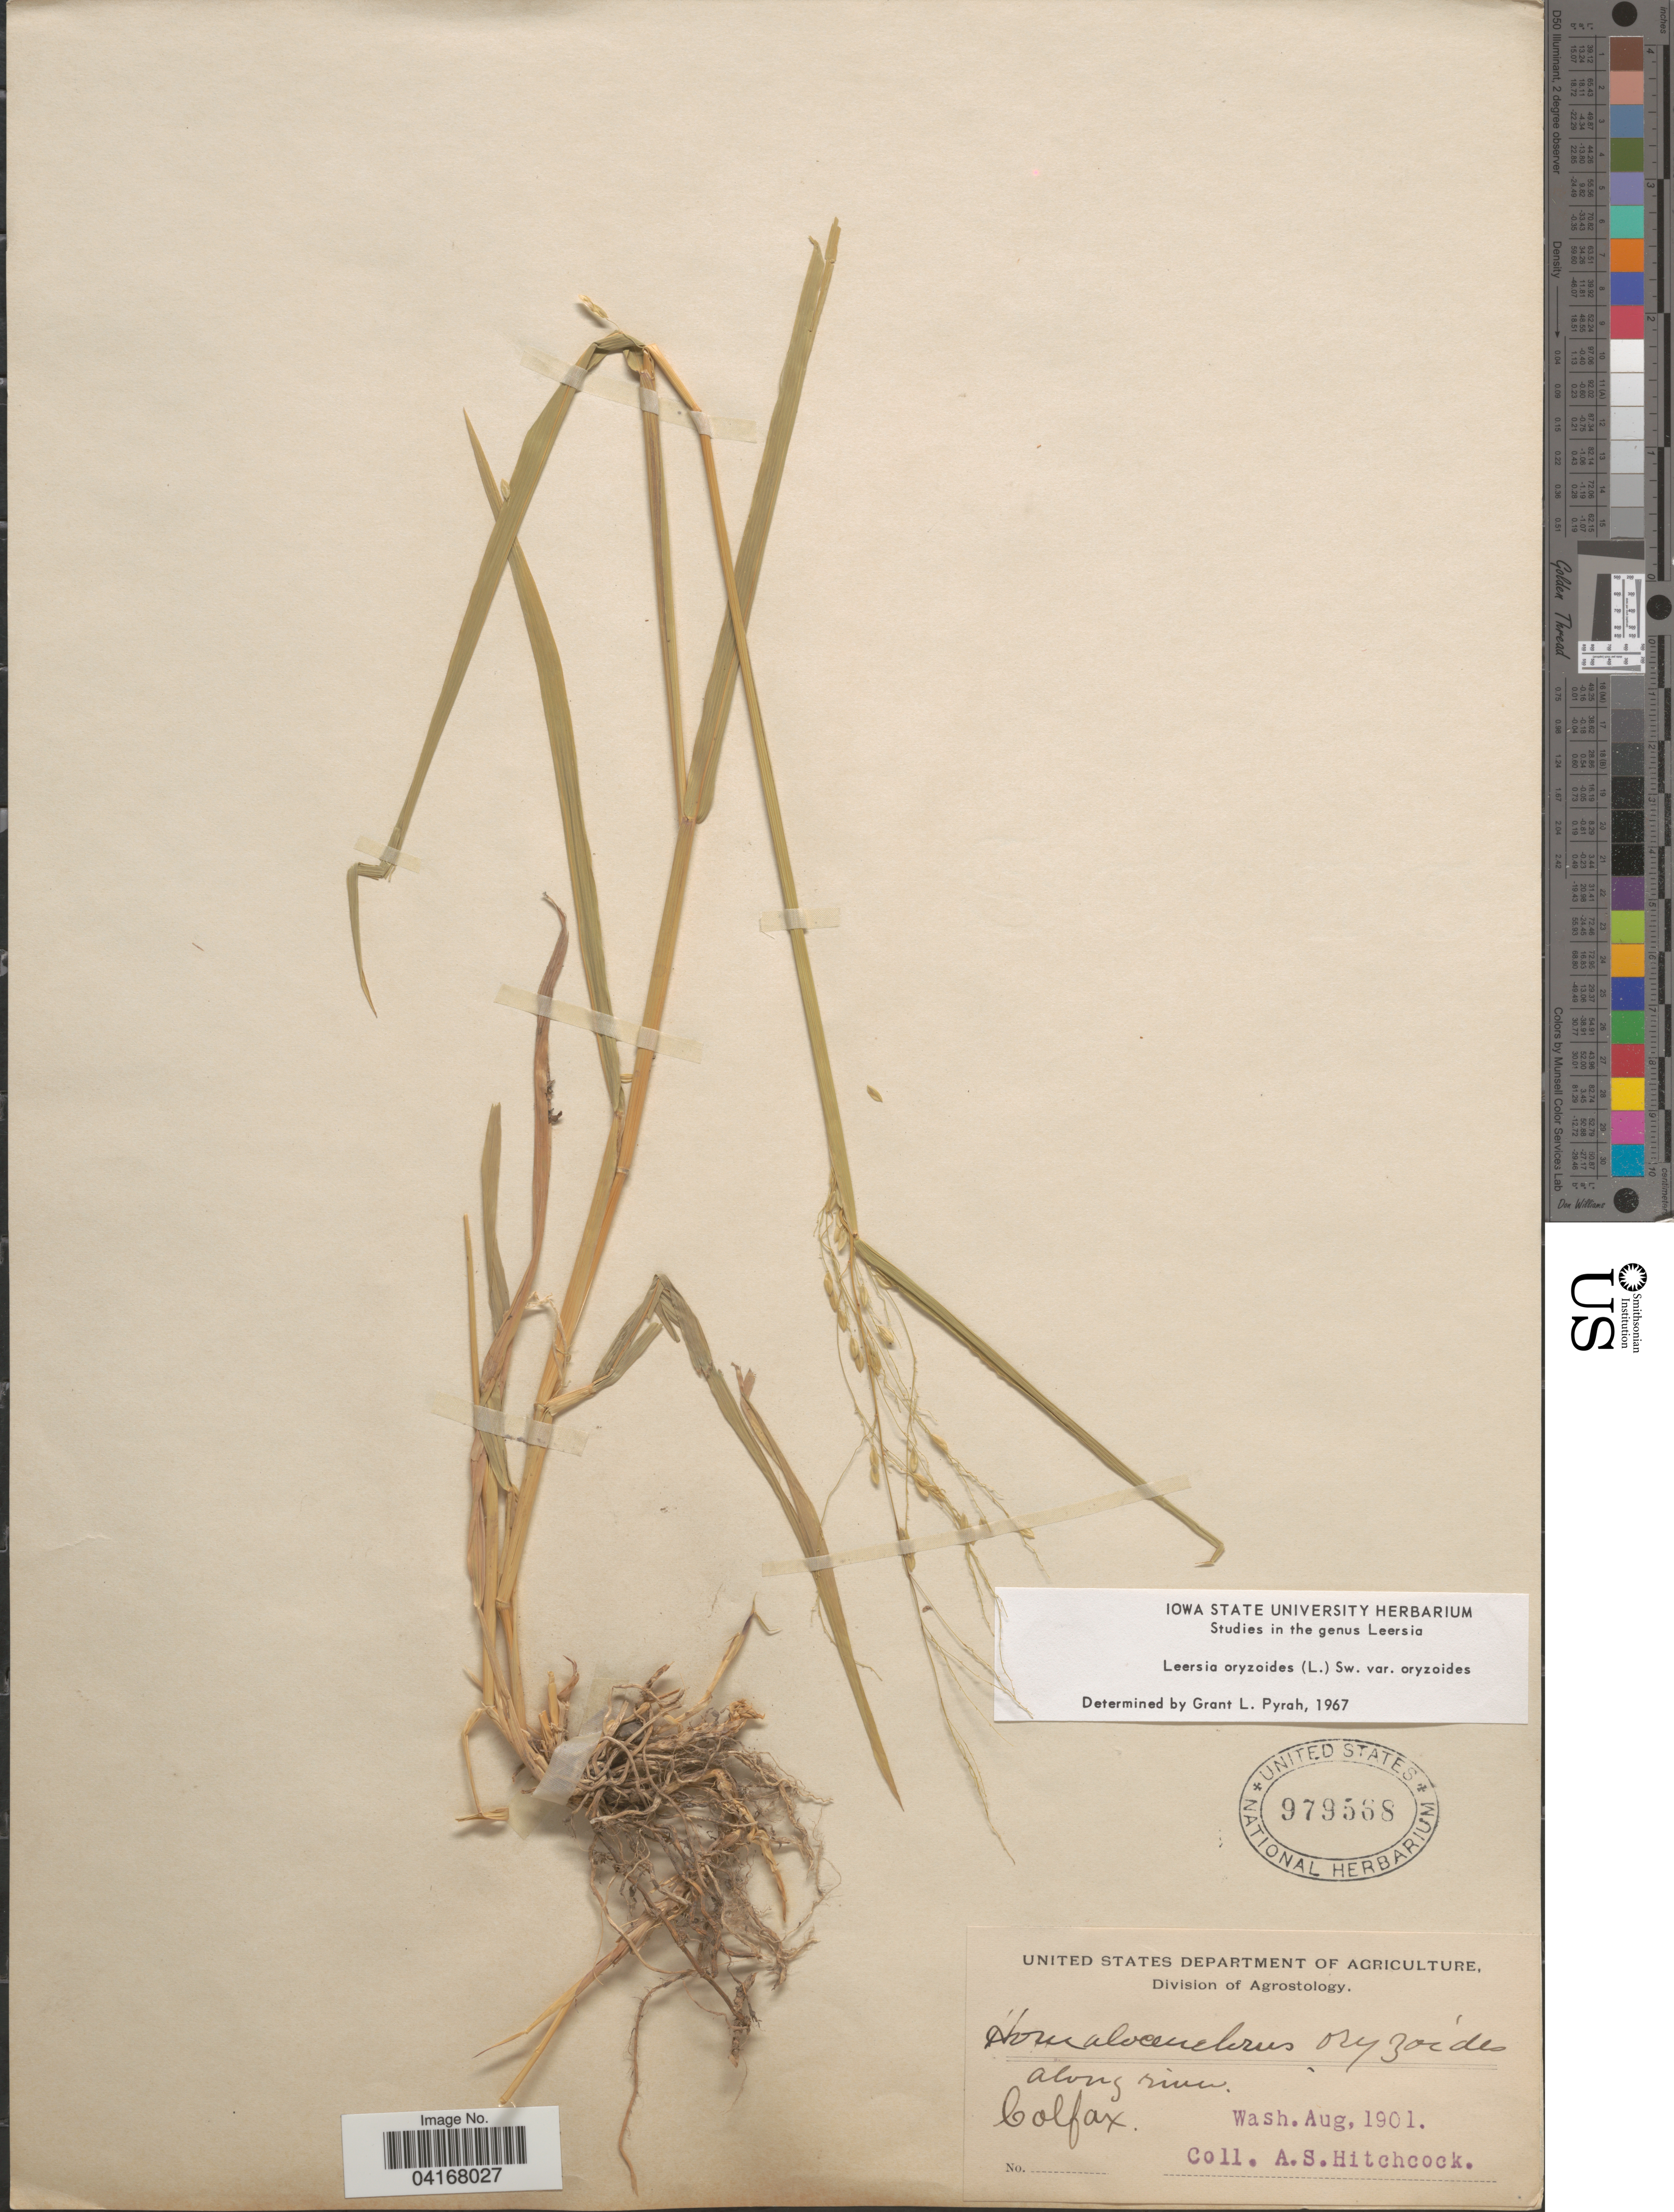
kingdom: Plantae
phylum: Tracheophyta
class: Liliopsida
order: Poales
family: Poaceae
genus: Leersia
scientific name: Leersia oryzoides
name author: (L.) Sw.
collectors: A. S. Hitchcock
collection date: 1901-08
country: United States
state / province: Washington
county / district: Whitman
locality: Colfax.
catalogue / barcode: US 979568